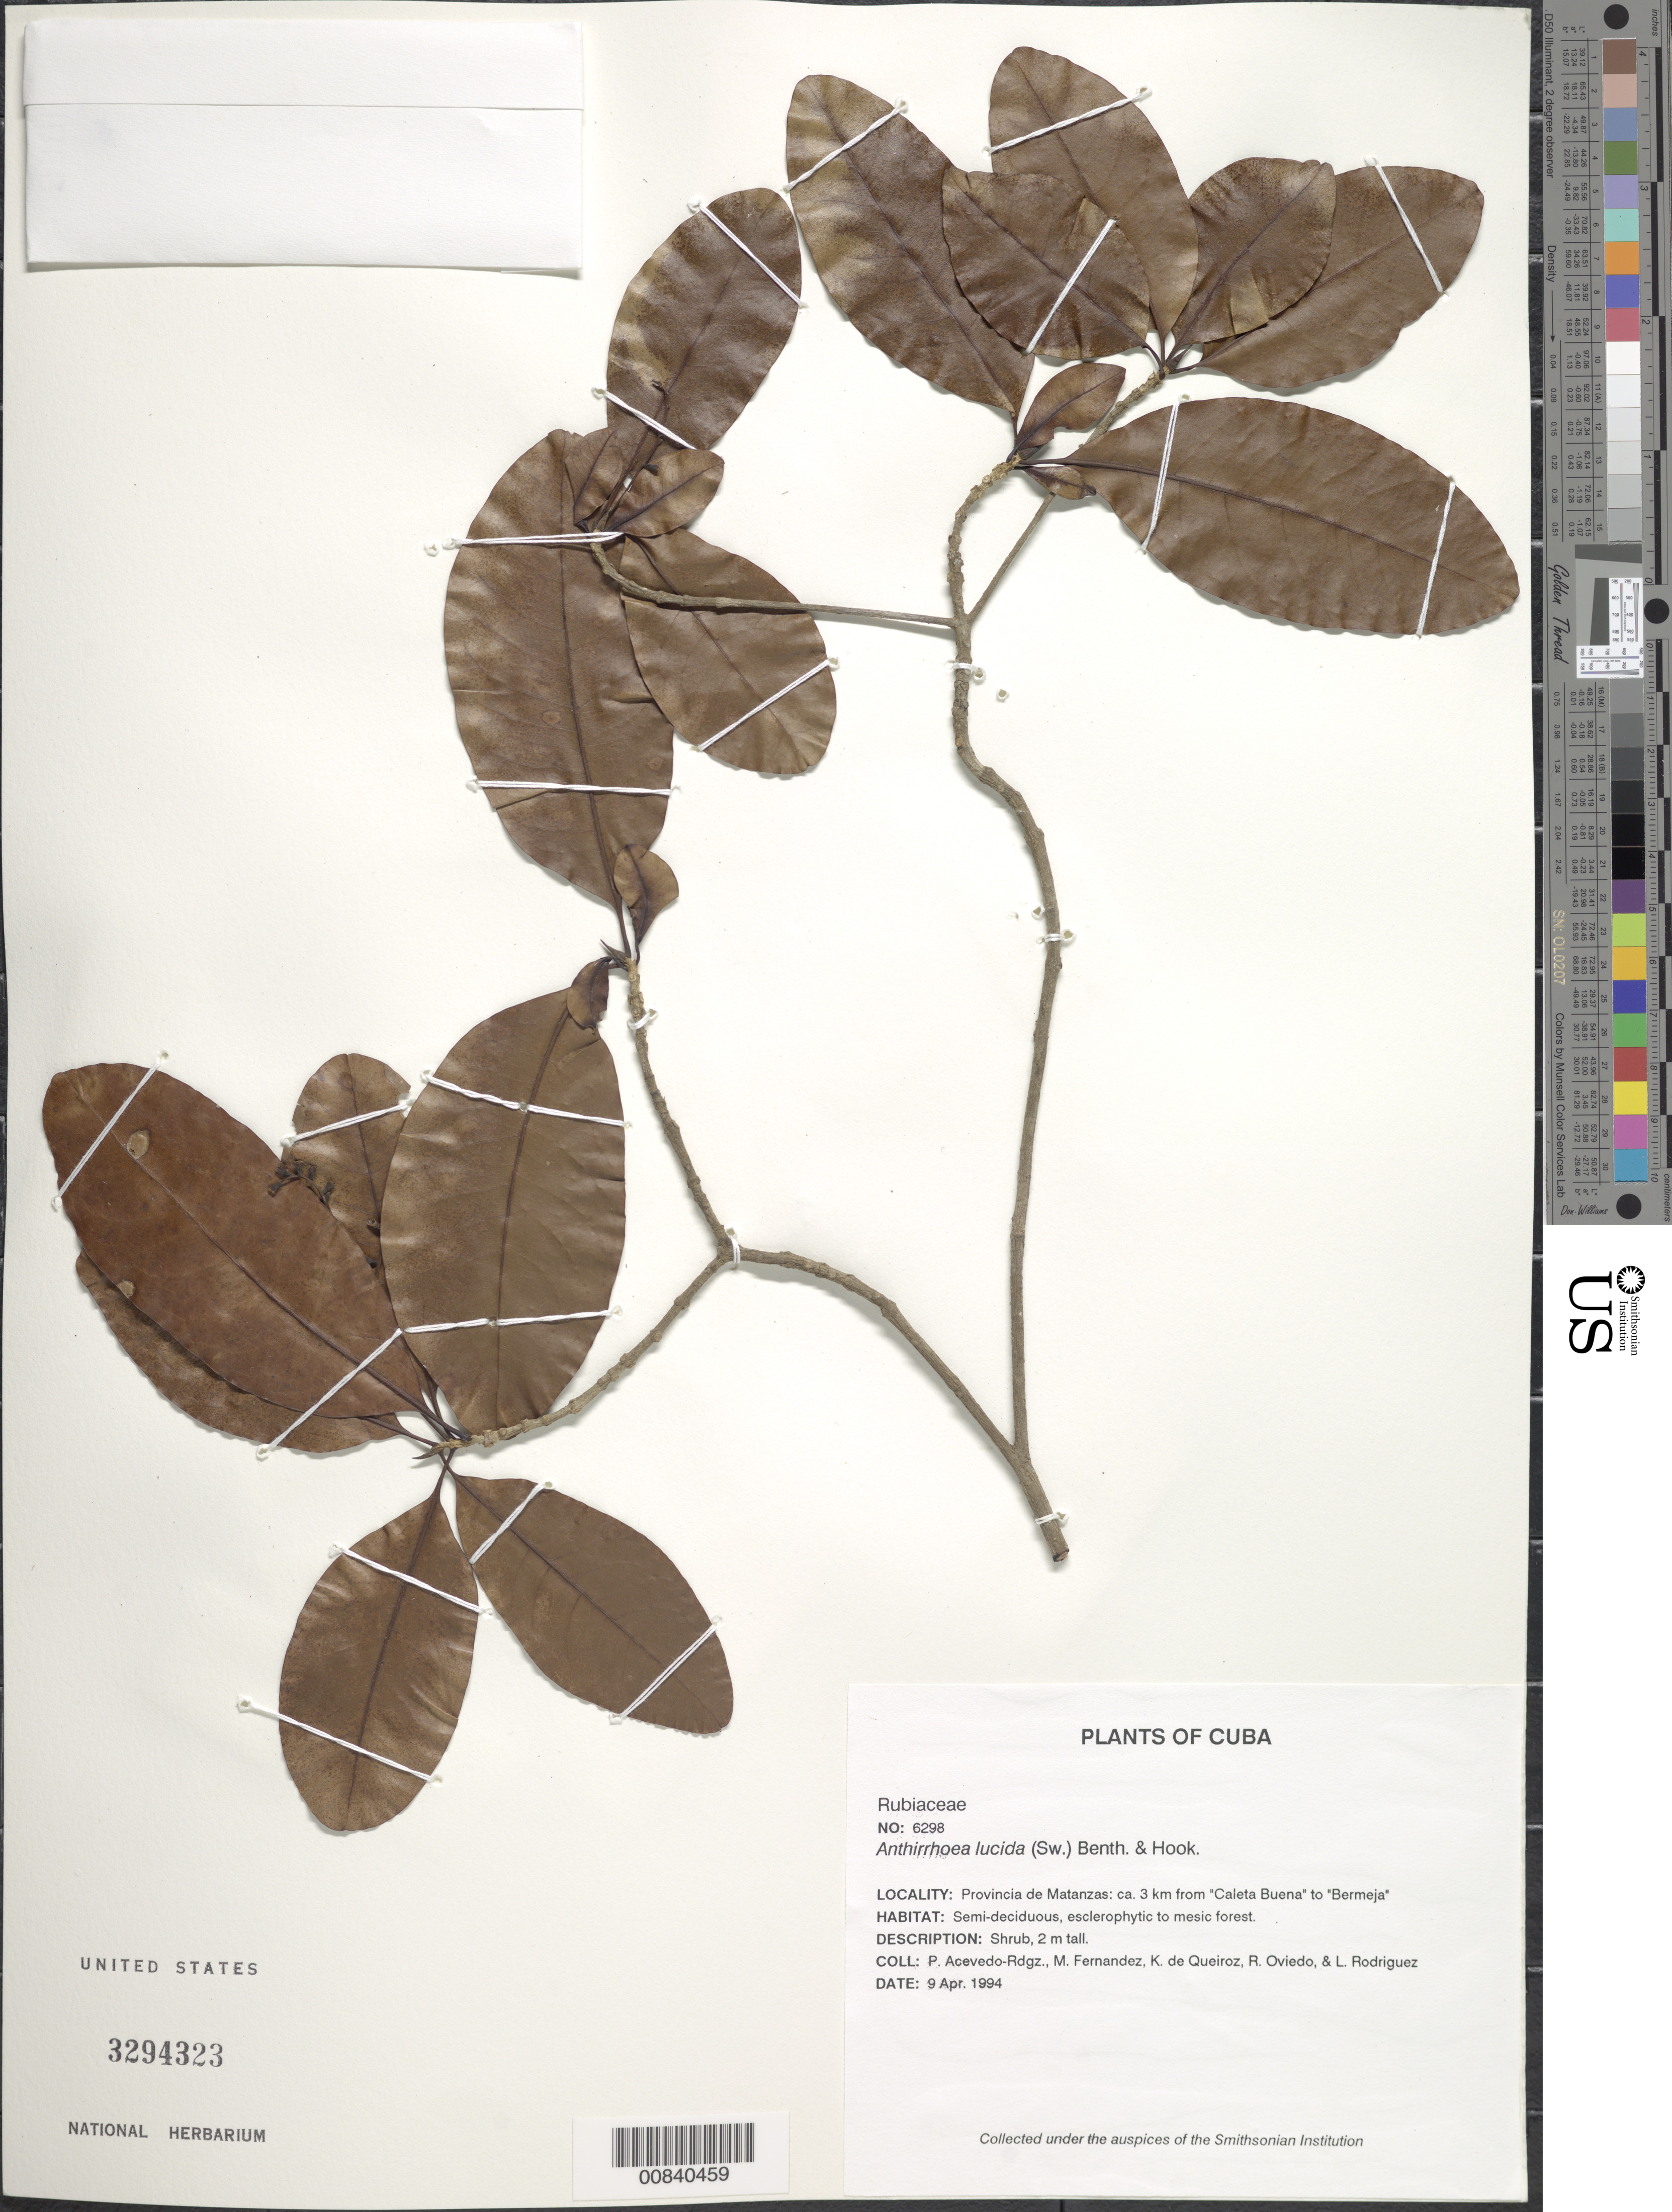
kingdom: Plantae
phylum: Tracheophyta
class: Magnoliopsida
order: Gentianales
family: Rubiaceae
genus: Stenostomum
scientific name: Stenostomum lucidum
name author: (Sw.) C.F. Gaertn.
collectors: P. Acevedo-Rodr., M. Fernandez, K. De Queiroz, R. Oviedo & L. Rodriguez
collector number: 6298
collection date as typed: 09 Apr 1994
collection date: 1994-04-09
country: Cuba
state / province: Matanzas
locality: About 3 km fom "Caleta Buena" to "Bermeja"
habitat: Semi-deciduous, esclerophytic to mesic forest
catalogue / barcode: US 3294323